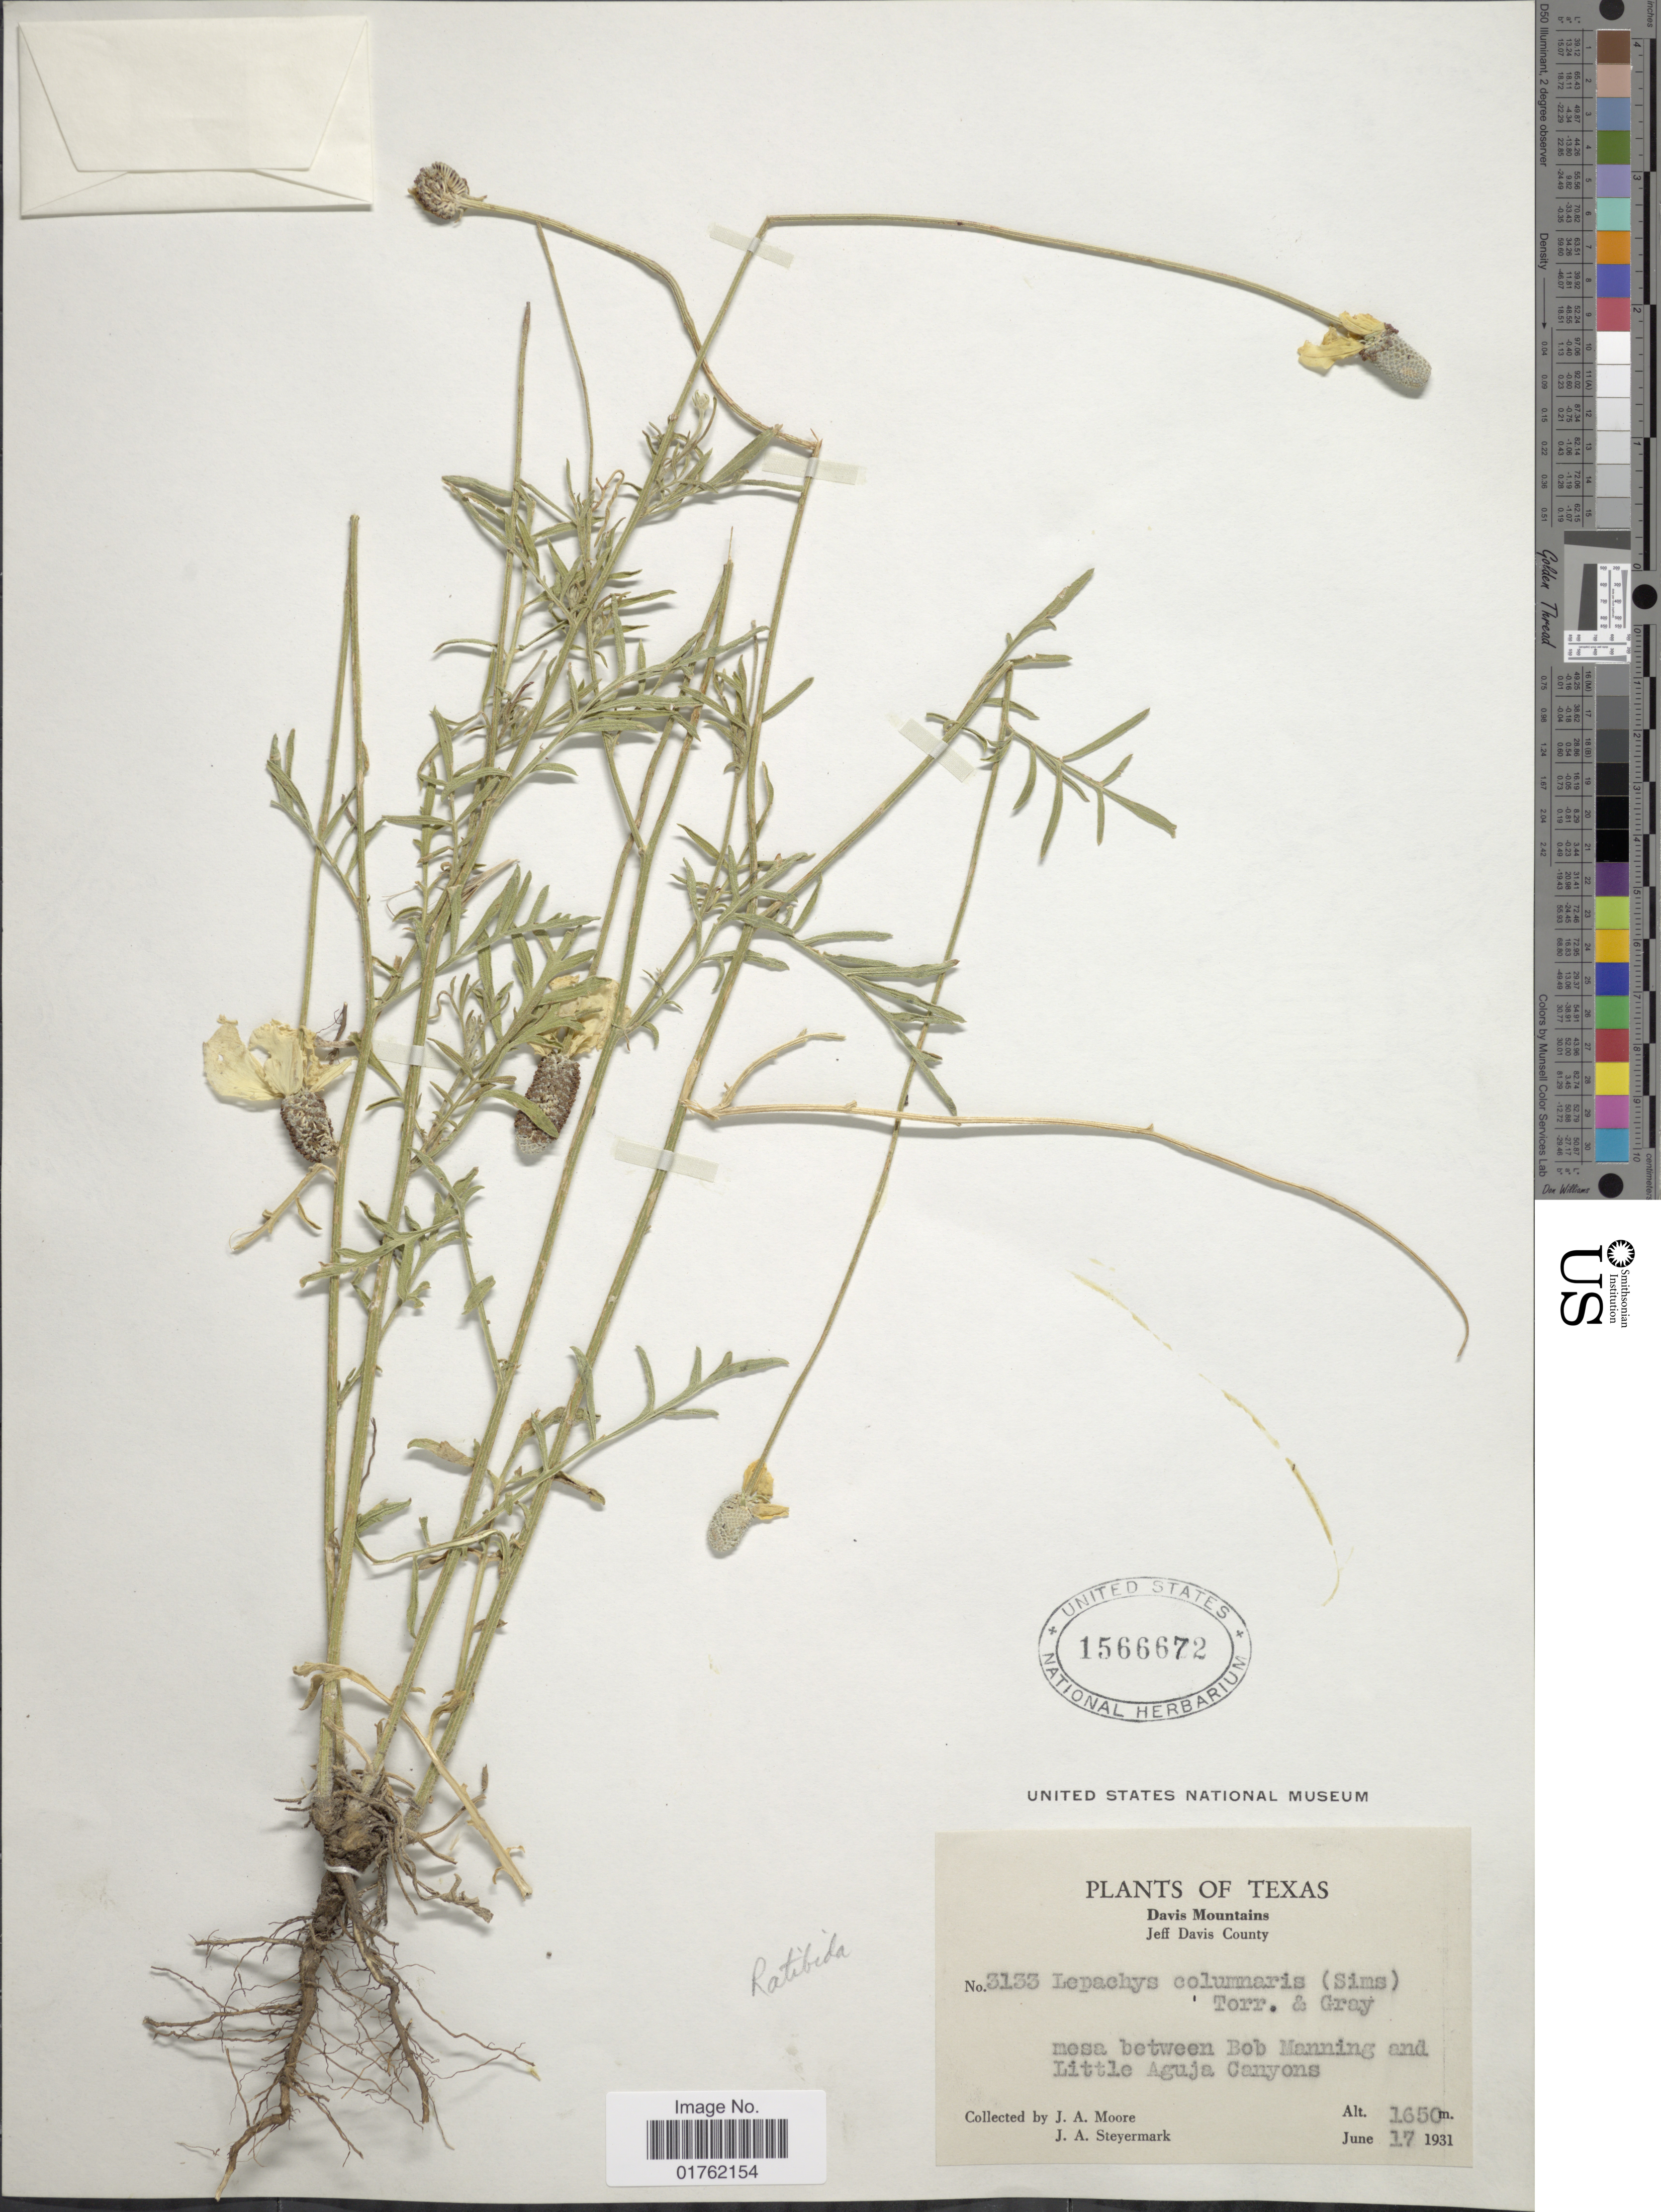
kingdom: Plantae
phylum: Tracheophyta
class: Magnoliopsida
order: Asterales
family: Asteraceae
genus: Ratibida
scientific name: Ratibida columnaris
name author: (Pursh) D. Don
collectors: J. A. Moore & J. Steyermark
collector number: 3133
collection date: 1931-06-17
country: United States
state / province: Texas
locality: Davis Mountains, Jeff Davis County, Mesa between Bob Manning and Little Aguja Canyons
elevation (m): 1650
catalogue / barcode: US 1566672